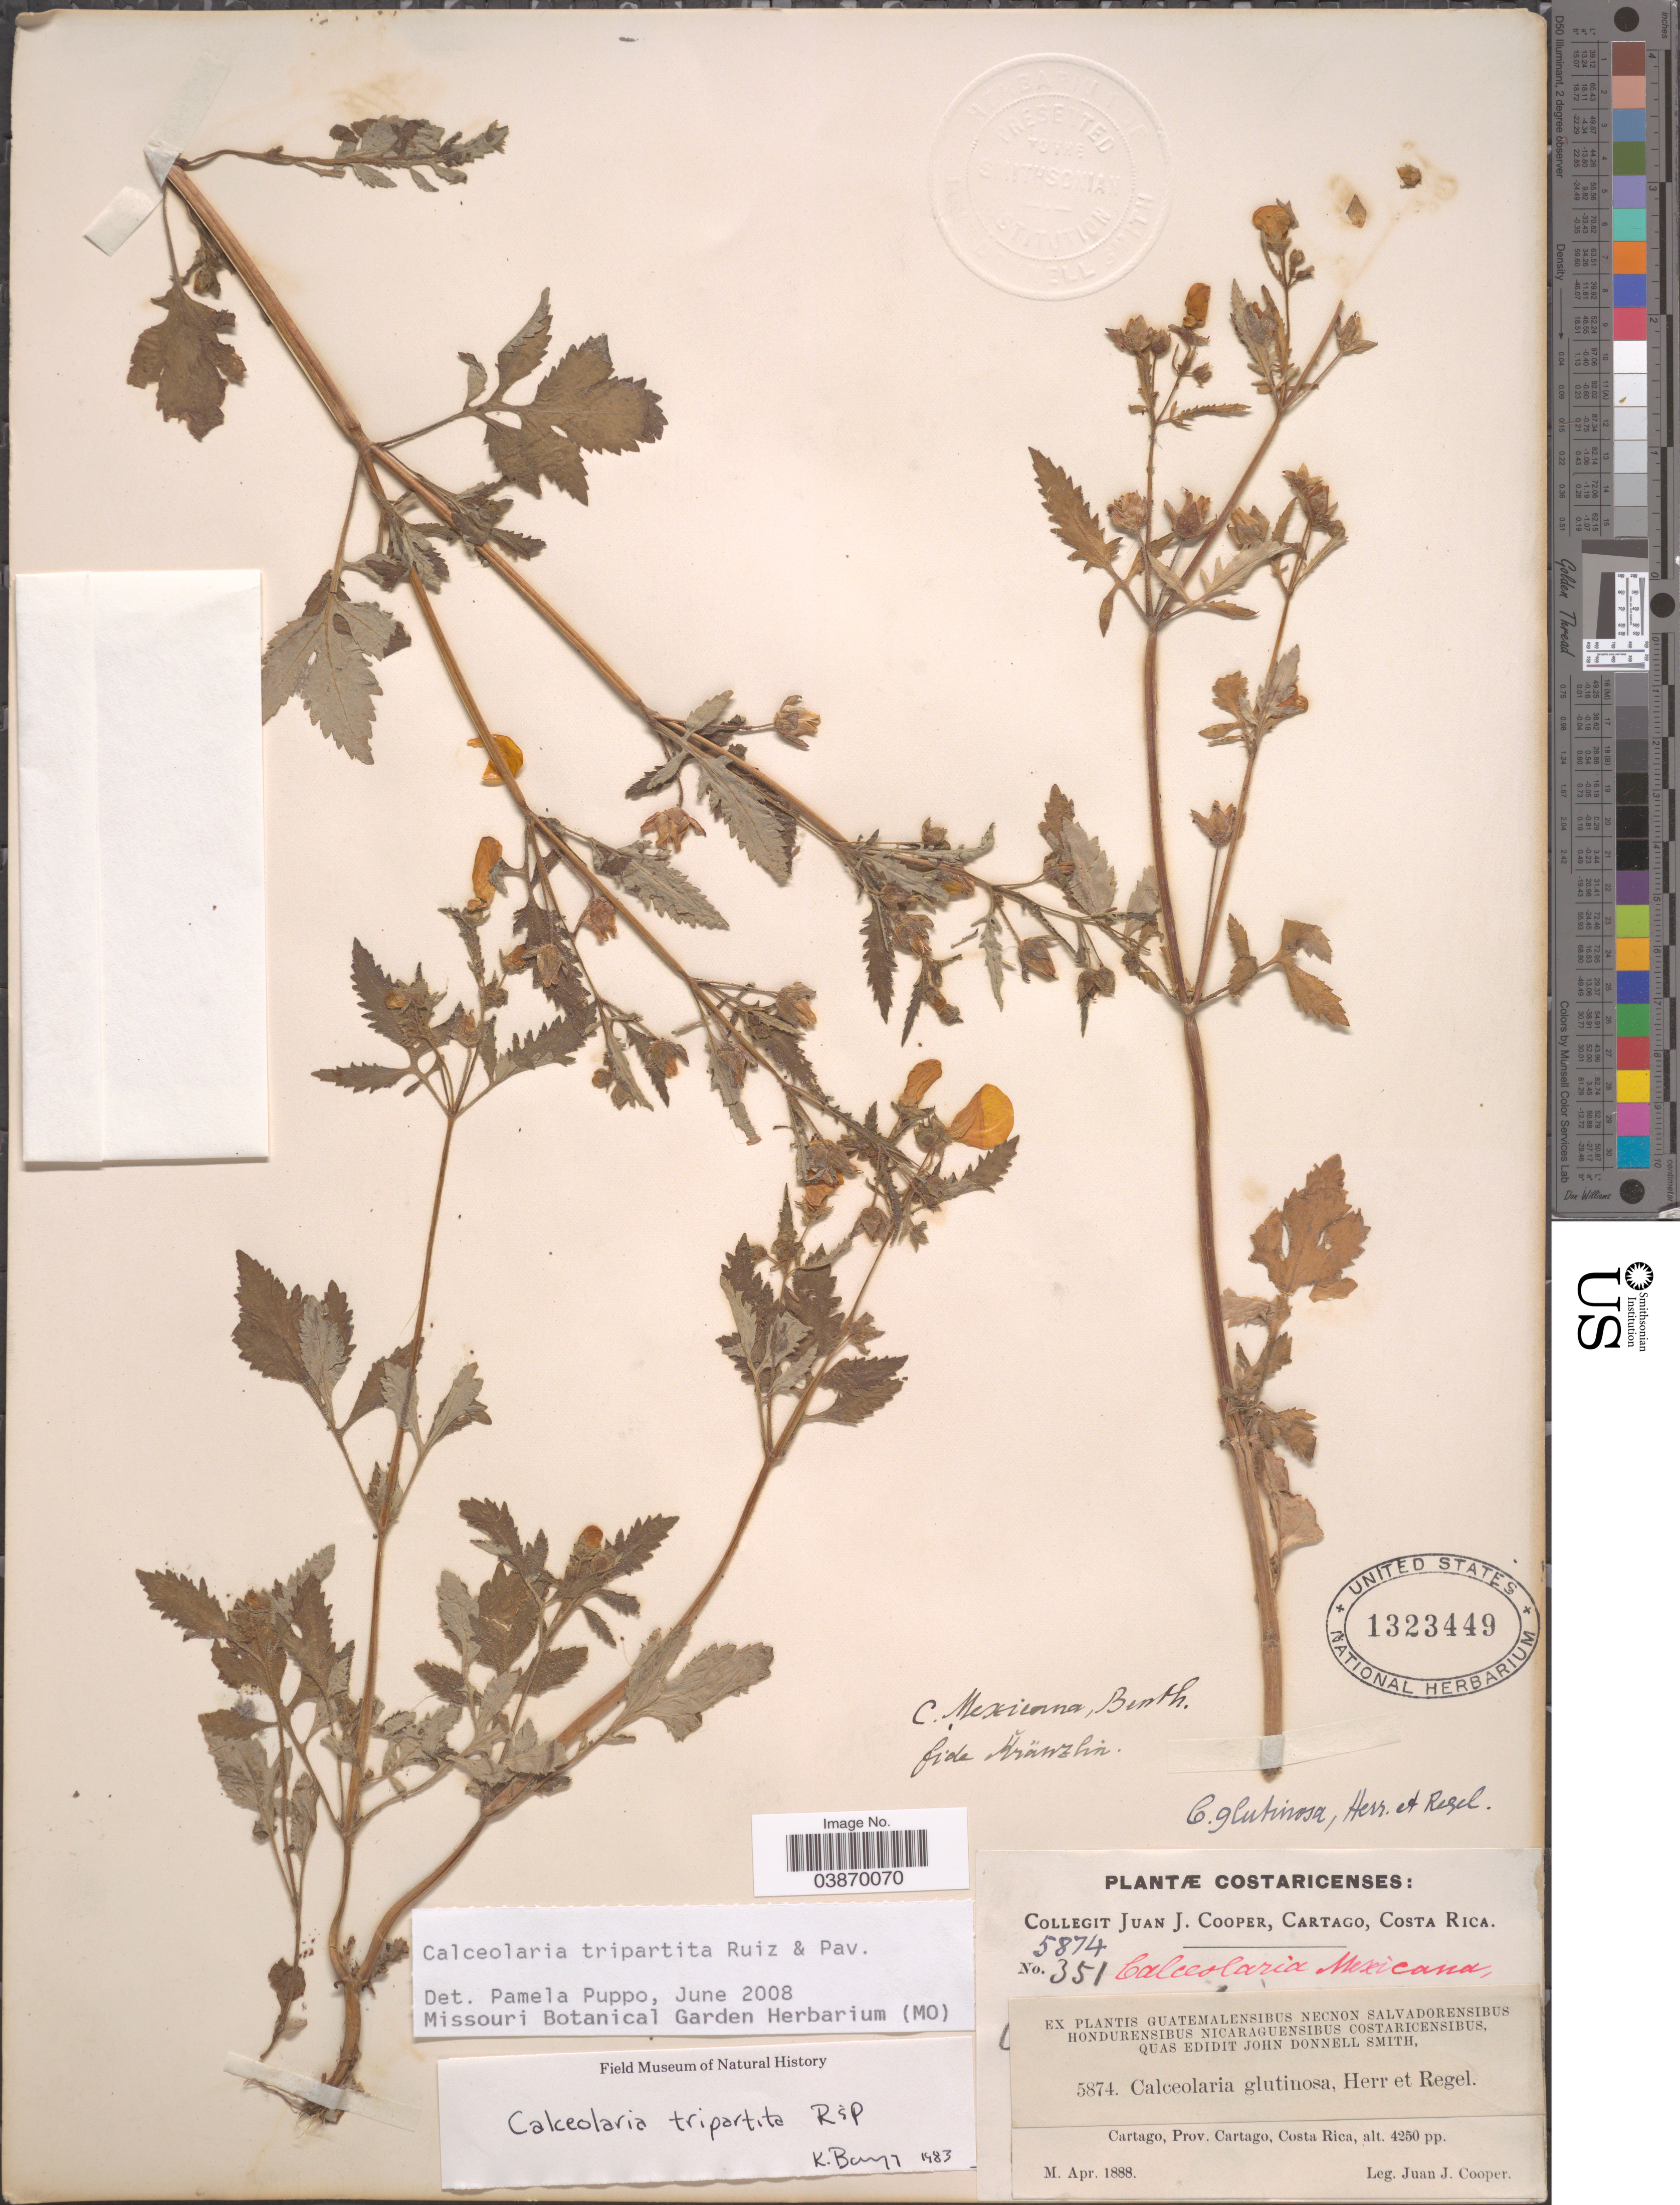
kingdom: Plantae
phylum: Tracheophyta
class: Magnoliopsida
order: Lamiales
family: Calceolariaceae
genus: Calceolaria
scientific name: Calceolaria tripartita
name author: Ruiz & Pav.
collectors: J. J. Cooper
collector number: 5874/351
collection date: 1888-04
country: Costa Rica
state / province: Cartago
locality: Cartago.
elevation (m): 1295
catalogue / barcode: US 1323449